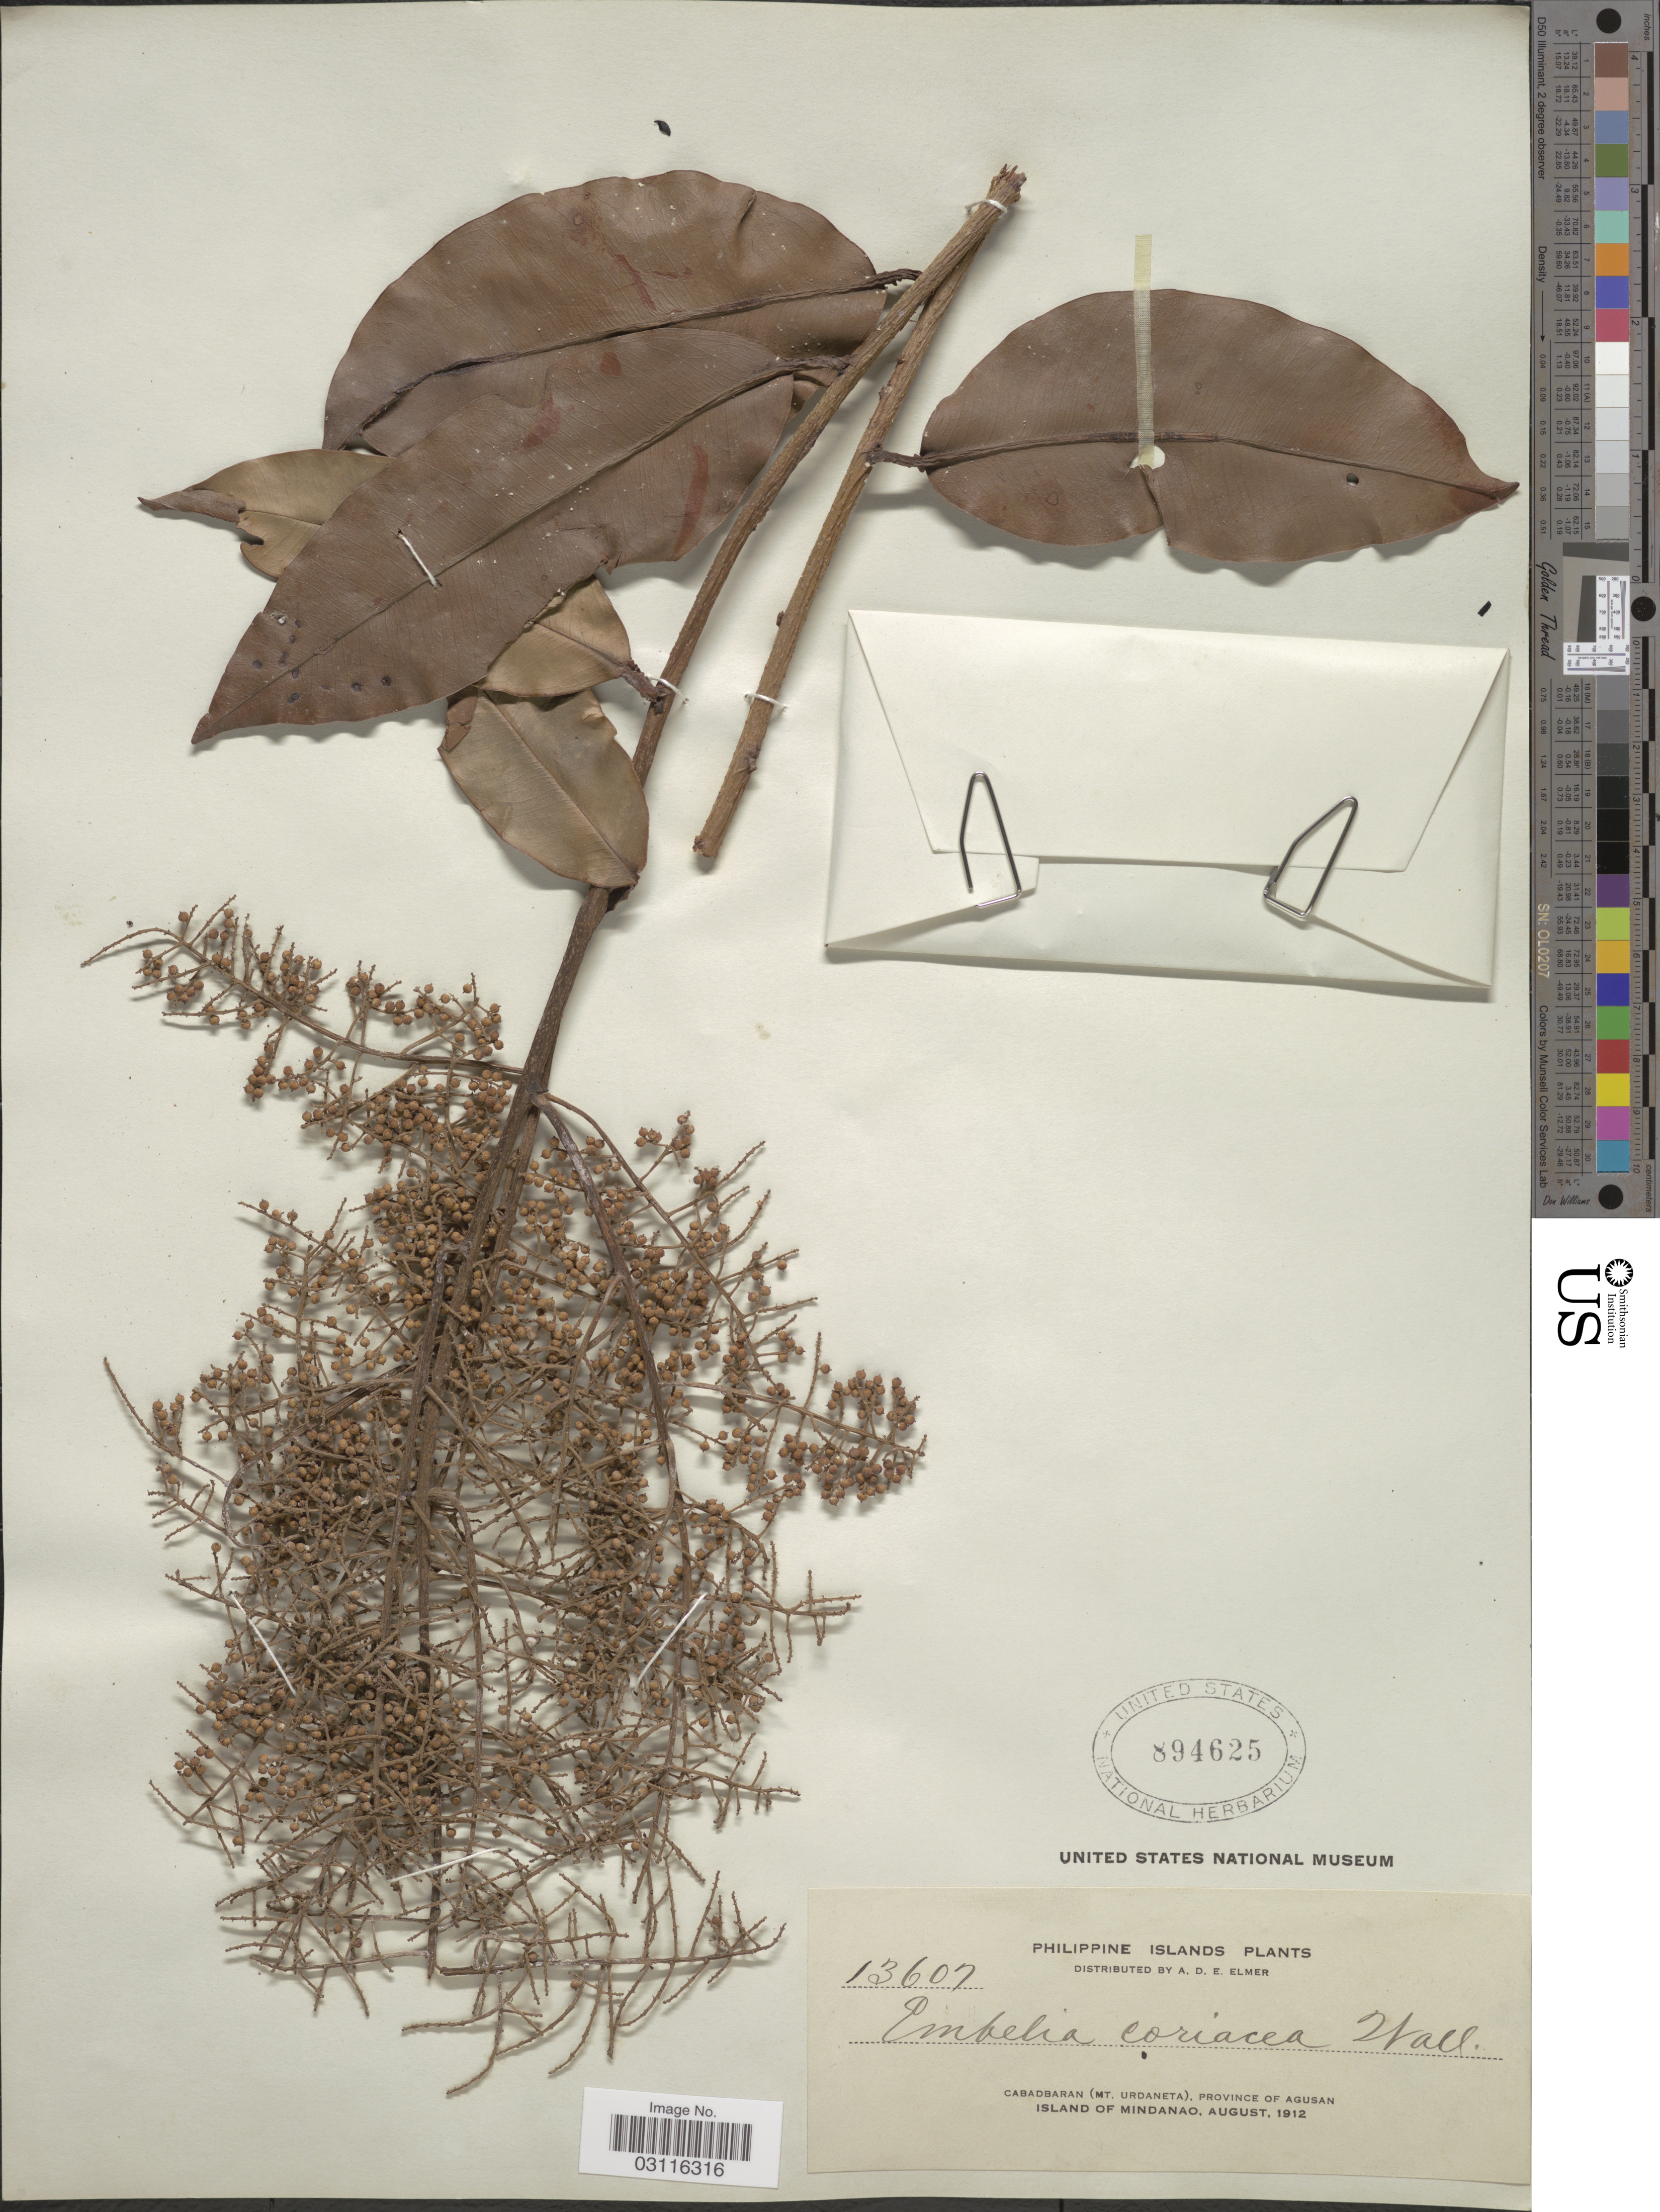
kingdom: Plantae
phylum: Tracheophyta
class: Magnoliopsida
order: Ericales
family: Primulaceae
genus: Embelia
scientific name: Embelia coriacea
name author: Wall. ex A. DC.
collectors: A. D. E. Elmer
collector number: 13607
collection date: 1912-08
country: Philippines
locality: Cabadbaran (Mt. Urdaneta), Province of Agusan. Island of Mindanao.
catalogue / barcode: US 894625